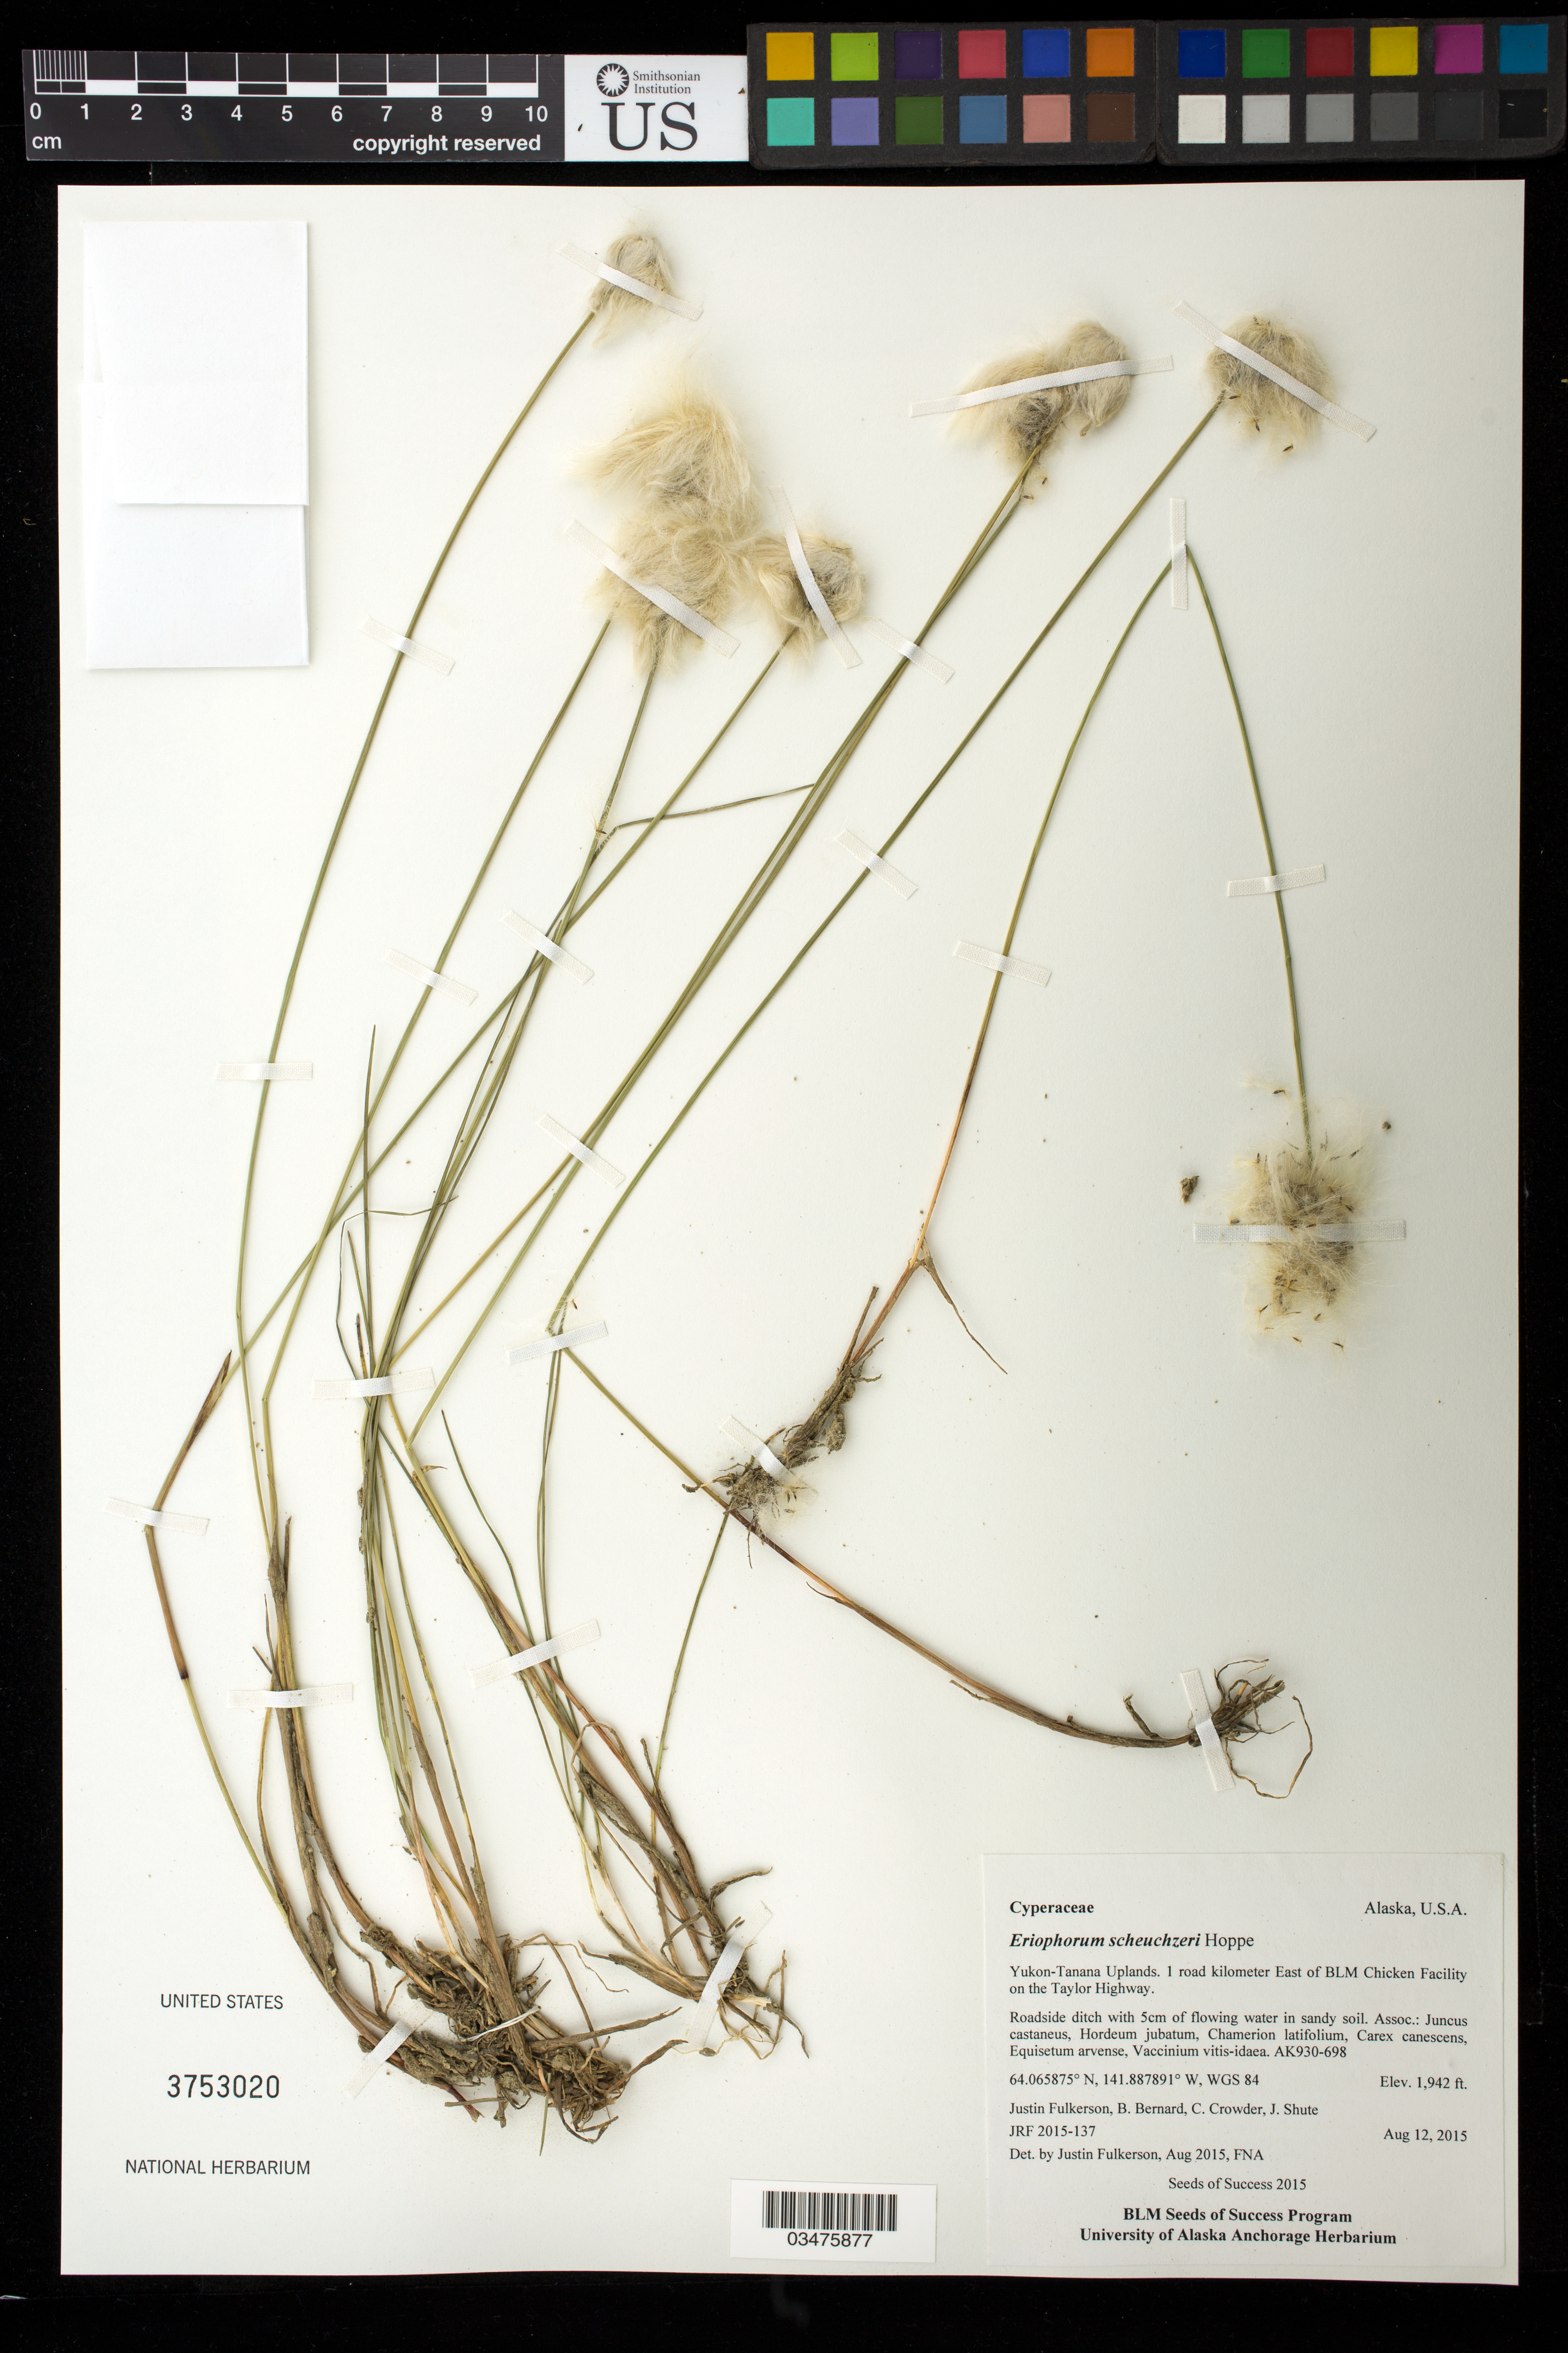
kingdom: Plantae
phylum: Tracheophyta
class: Liliopsida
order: Poales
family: Cyperaceae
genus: Eriophorum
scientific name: Eriophorum scheuchzeri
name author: Hoppe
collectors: J. Fulkerson, C. Crowder, J. Shute & B. Bernard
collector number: AK930-698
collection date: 2015-08-12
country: United States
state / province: Alaska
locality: Yukon-Tanana Uplands. 1 km E of BLM Chicken Facility on the Taylor Hwy.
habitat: Roadside ditch with 5 cm of flowing water in sandy soil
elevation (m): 592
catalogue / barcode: US 3753020